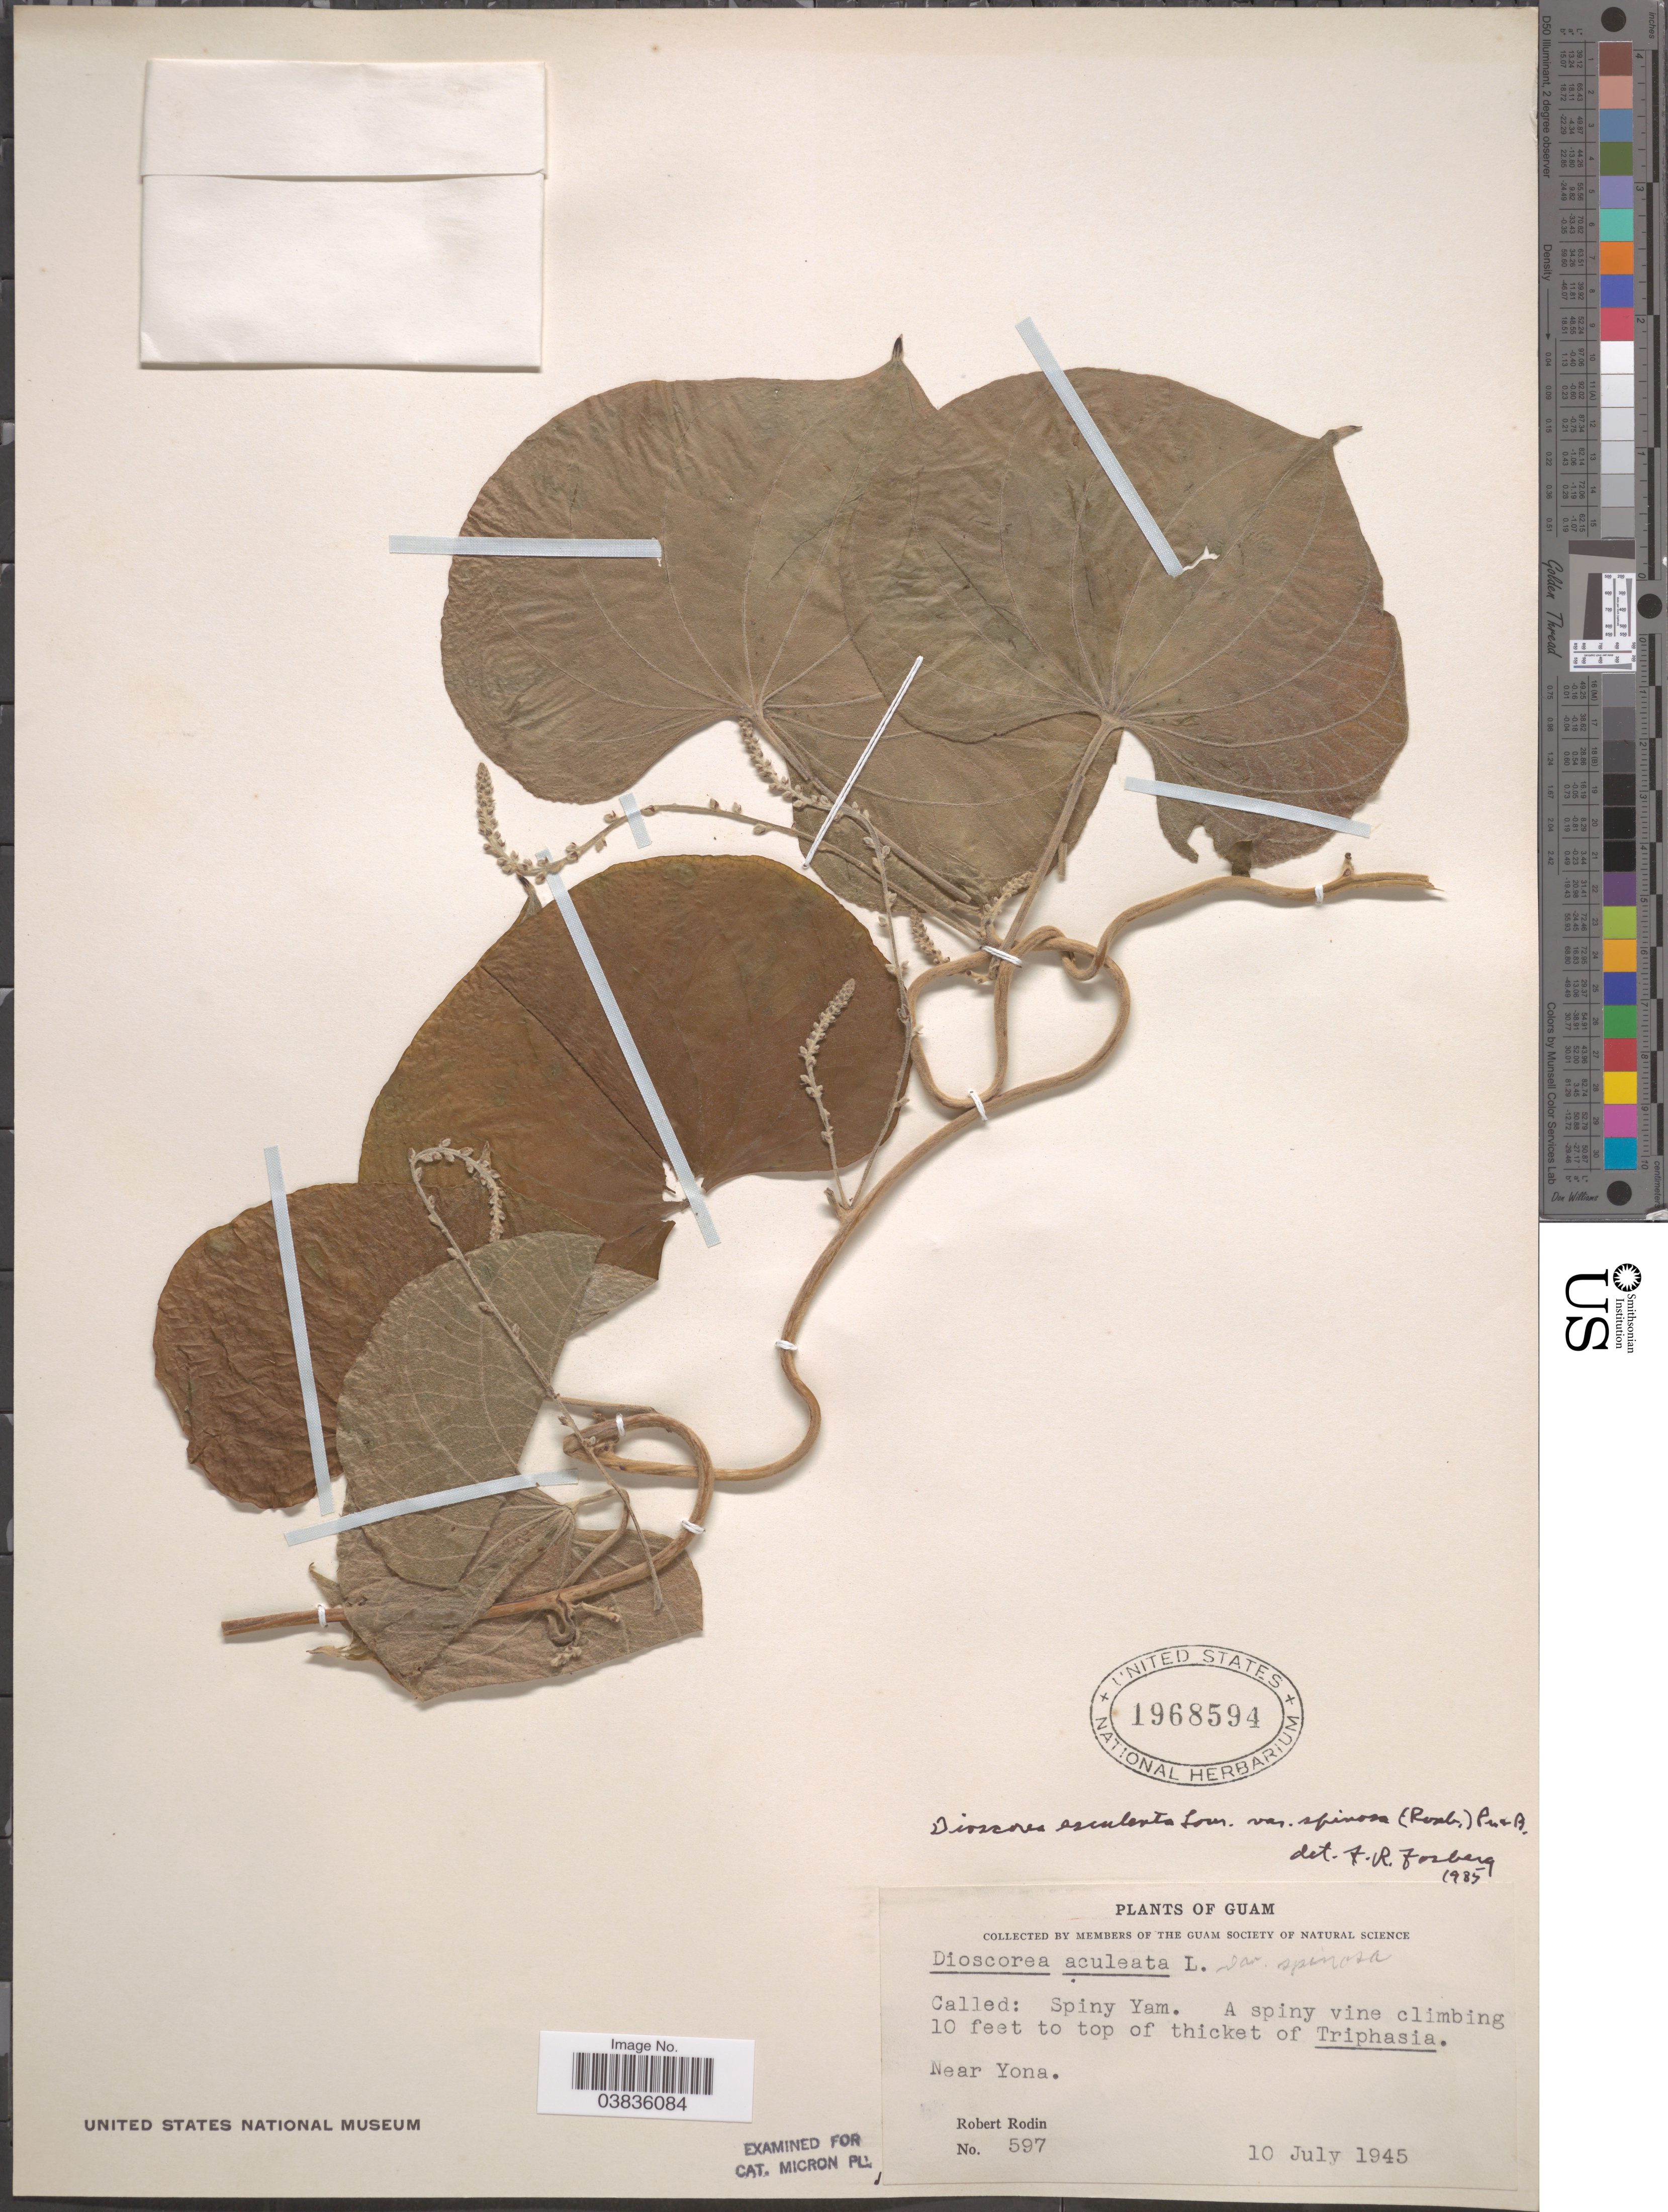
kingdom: Plantae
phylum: Tracheophyta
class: Liliopsida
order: Dioscoreales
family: Dioscoreaceae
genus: Dioscorea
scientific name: Dioscorea esculenta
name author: (Lour.) Burkill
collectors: R. Rodin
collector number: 597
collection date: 1945-07-10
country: Guam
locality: Near Yona.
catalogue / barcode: US 1968594